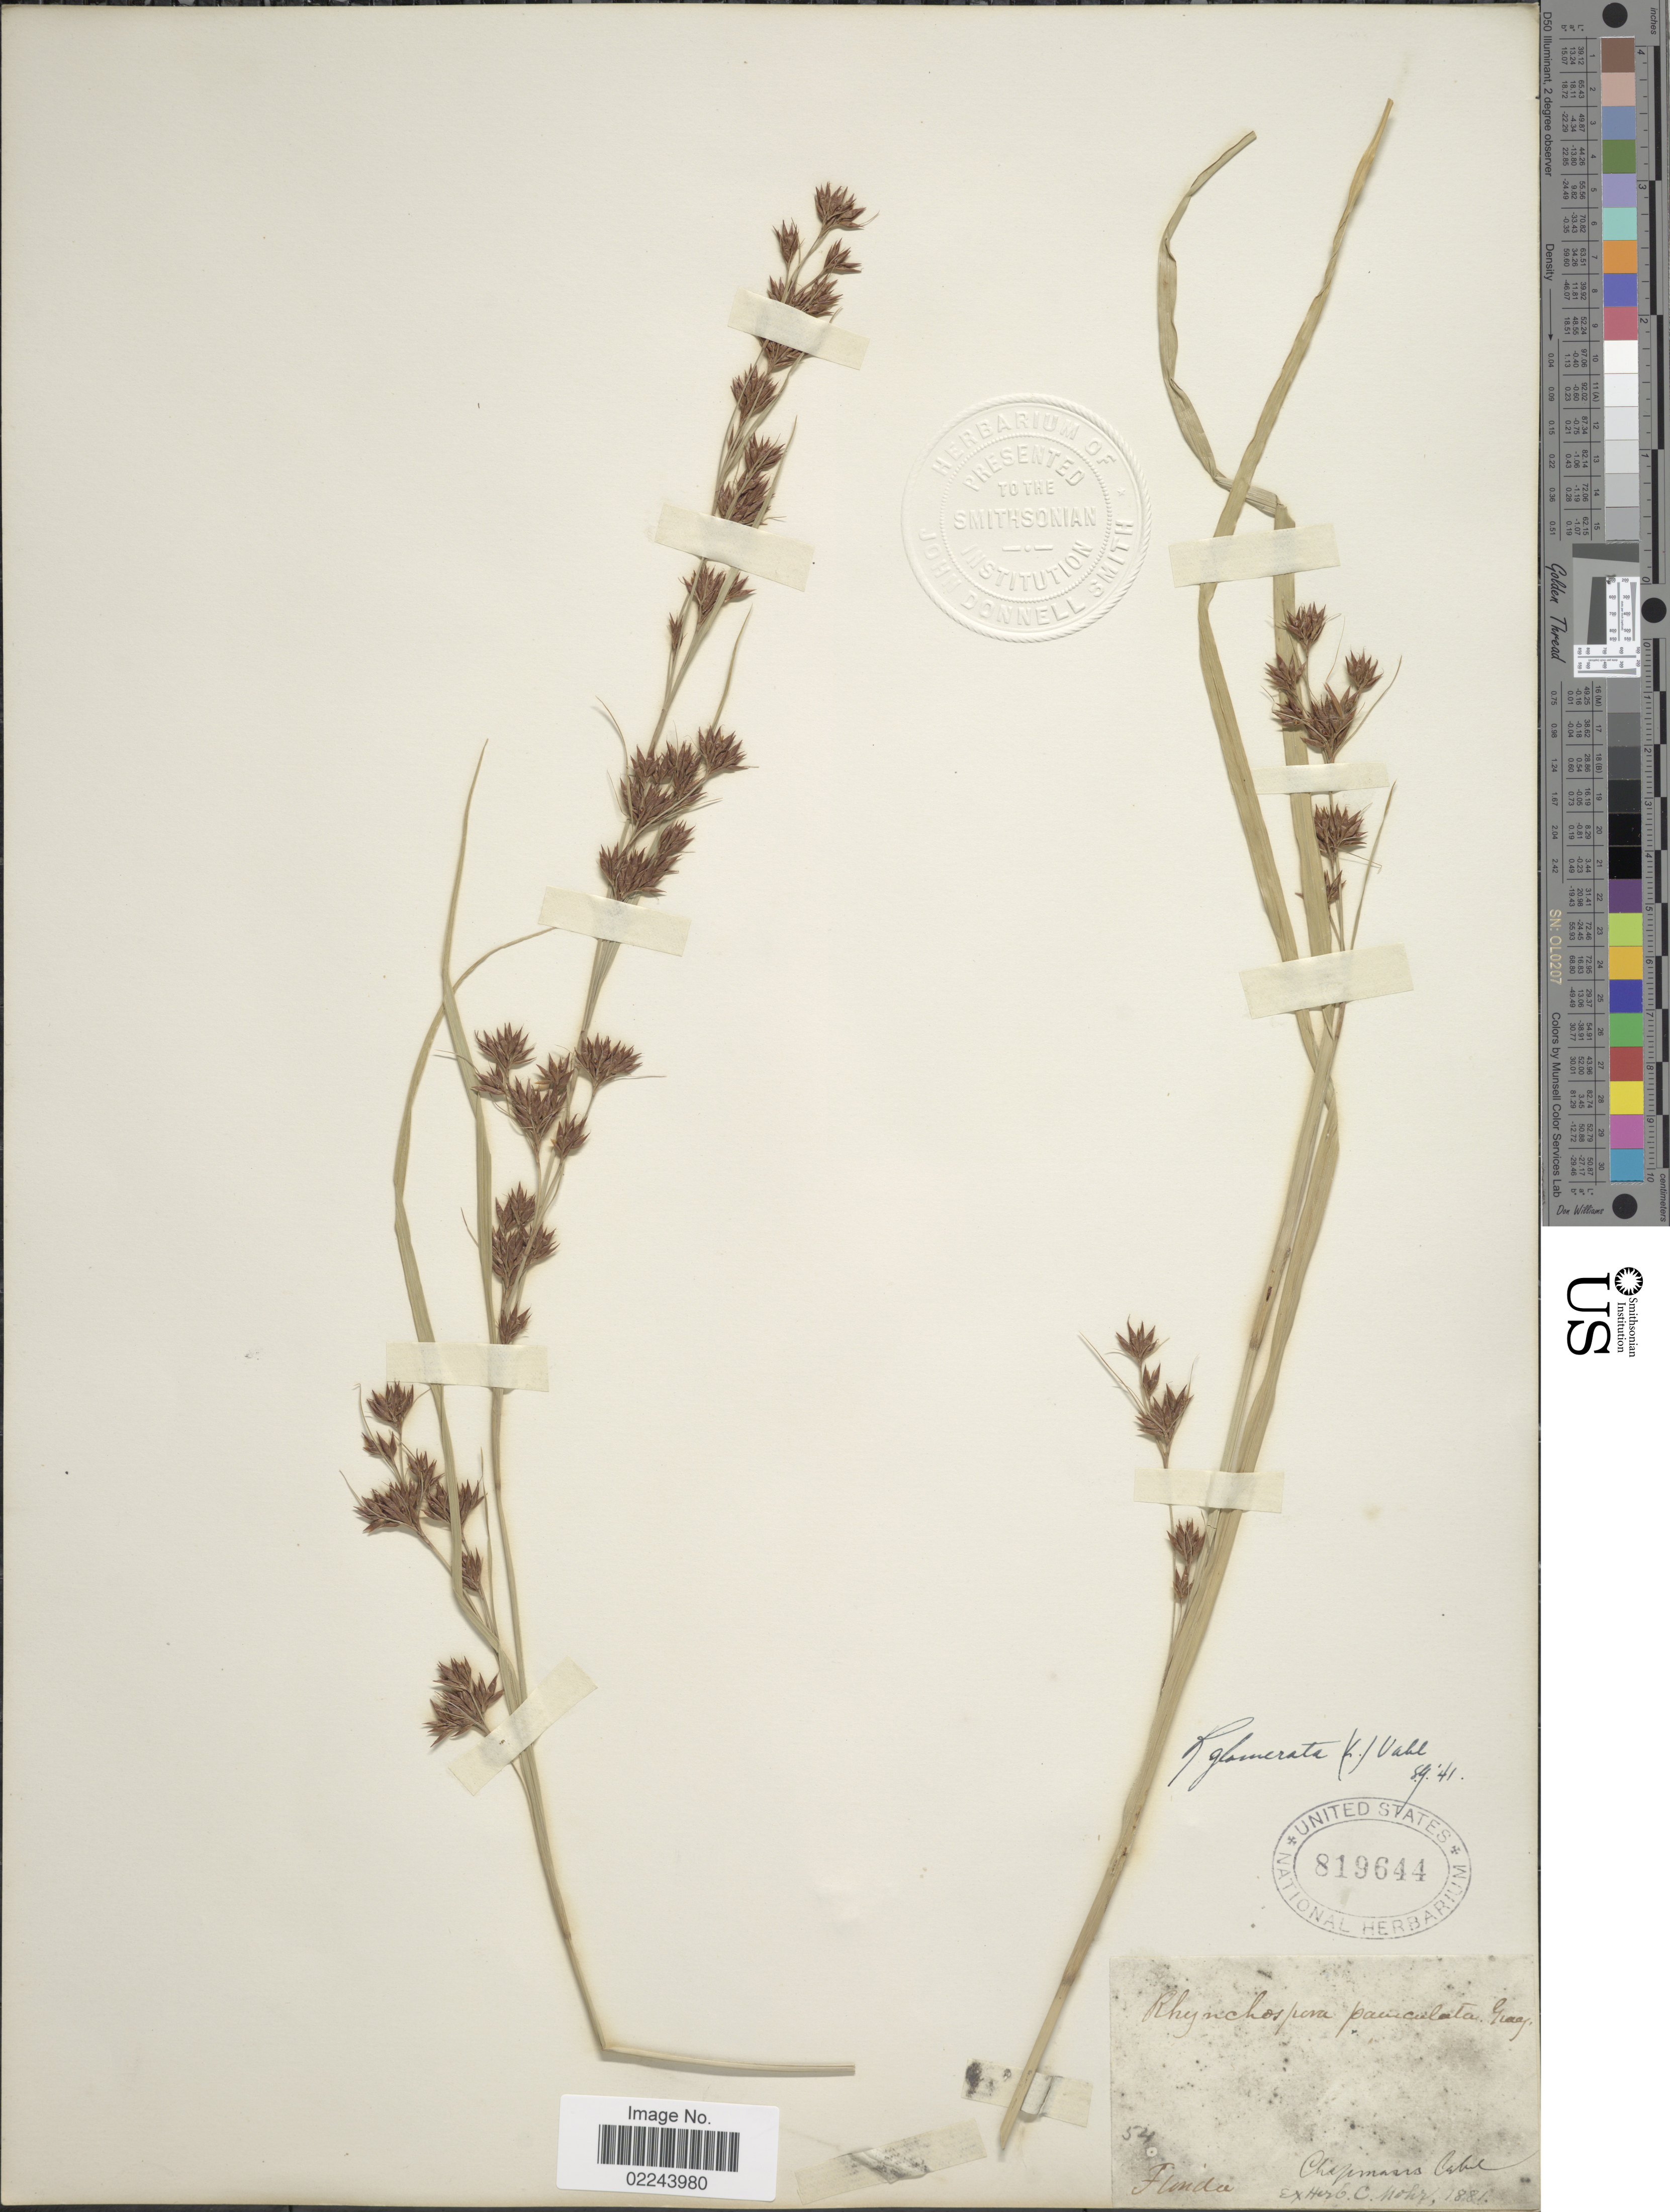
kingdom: Plantae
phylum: Tracheophyta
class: Liliopsida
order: Poales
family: Cyperaceae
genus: Rhynchospora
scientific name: Rhynchospora glomerata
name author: (L.) Vahl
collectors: ex herb. C. Mohr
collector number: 54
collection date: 1881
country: United States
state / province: Florida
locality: Chapman's.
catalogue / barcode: US 819644